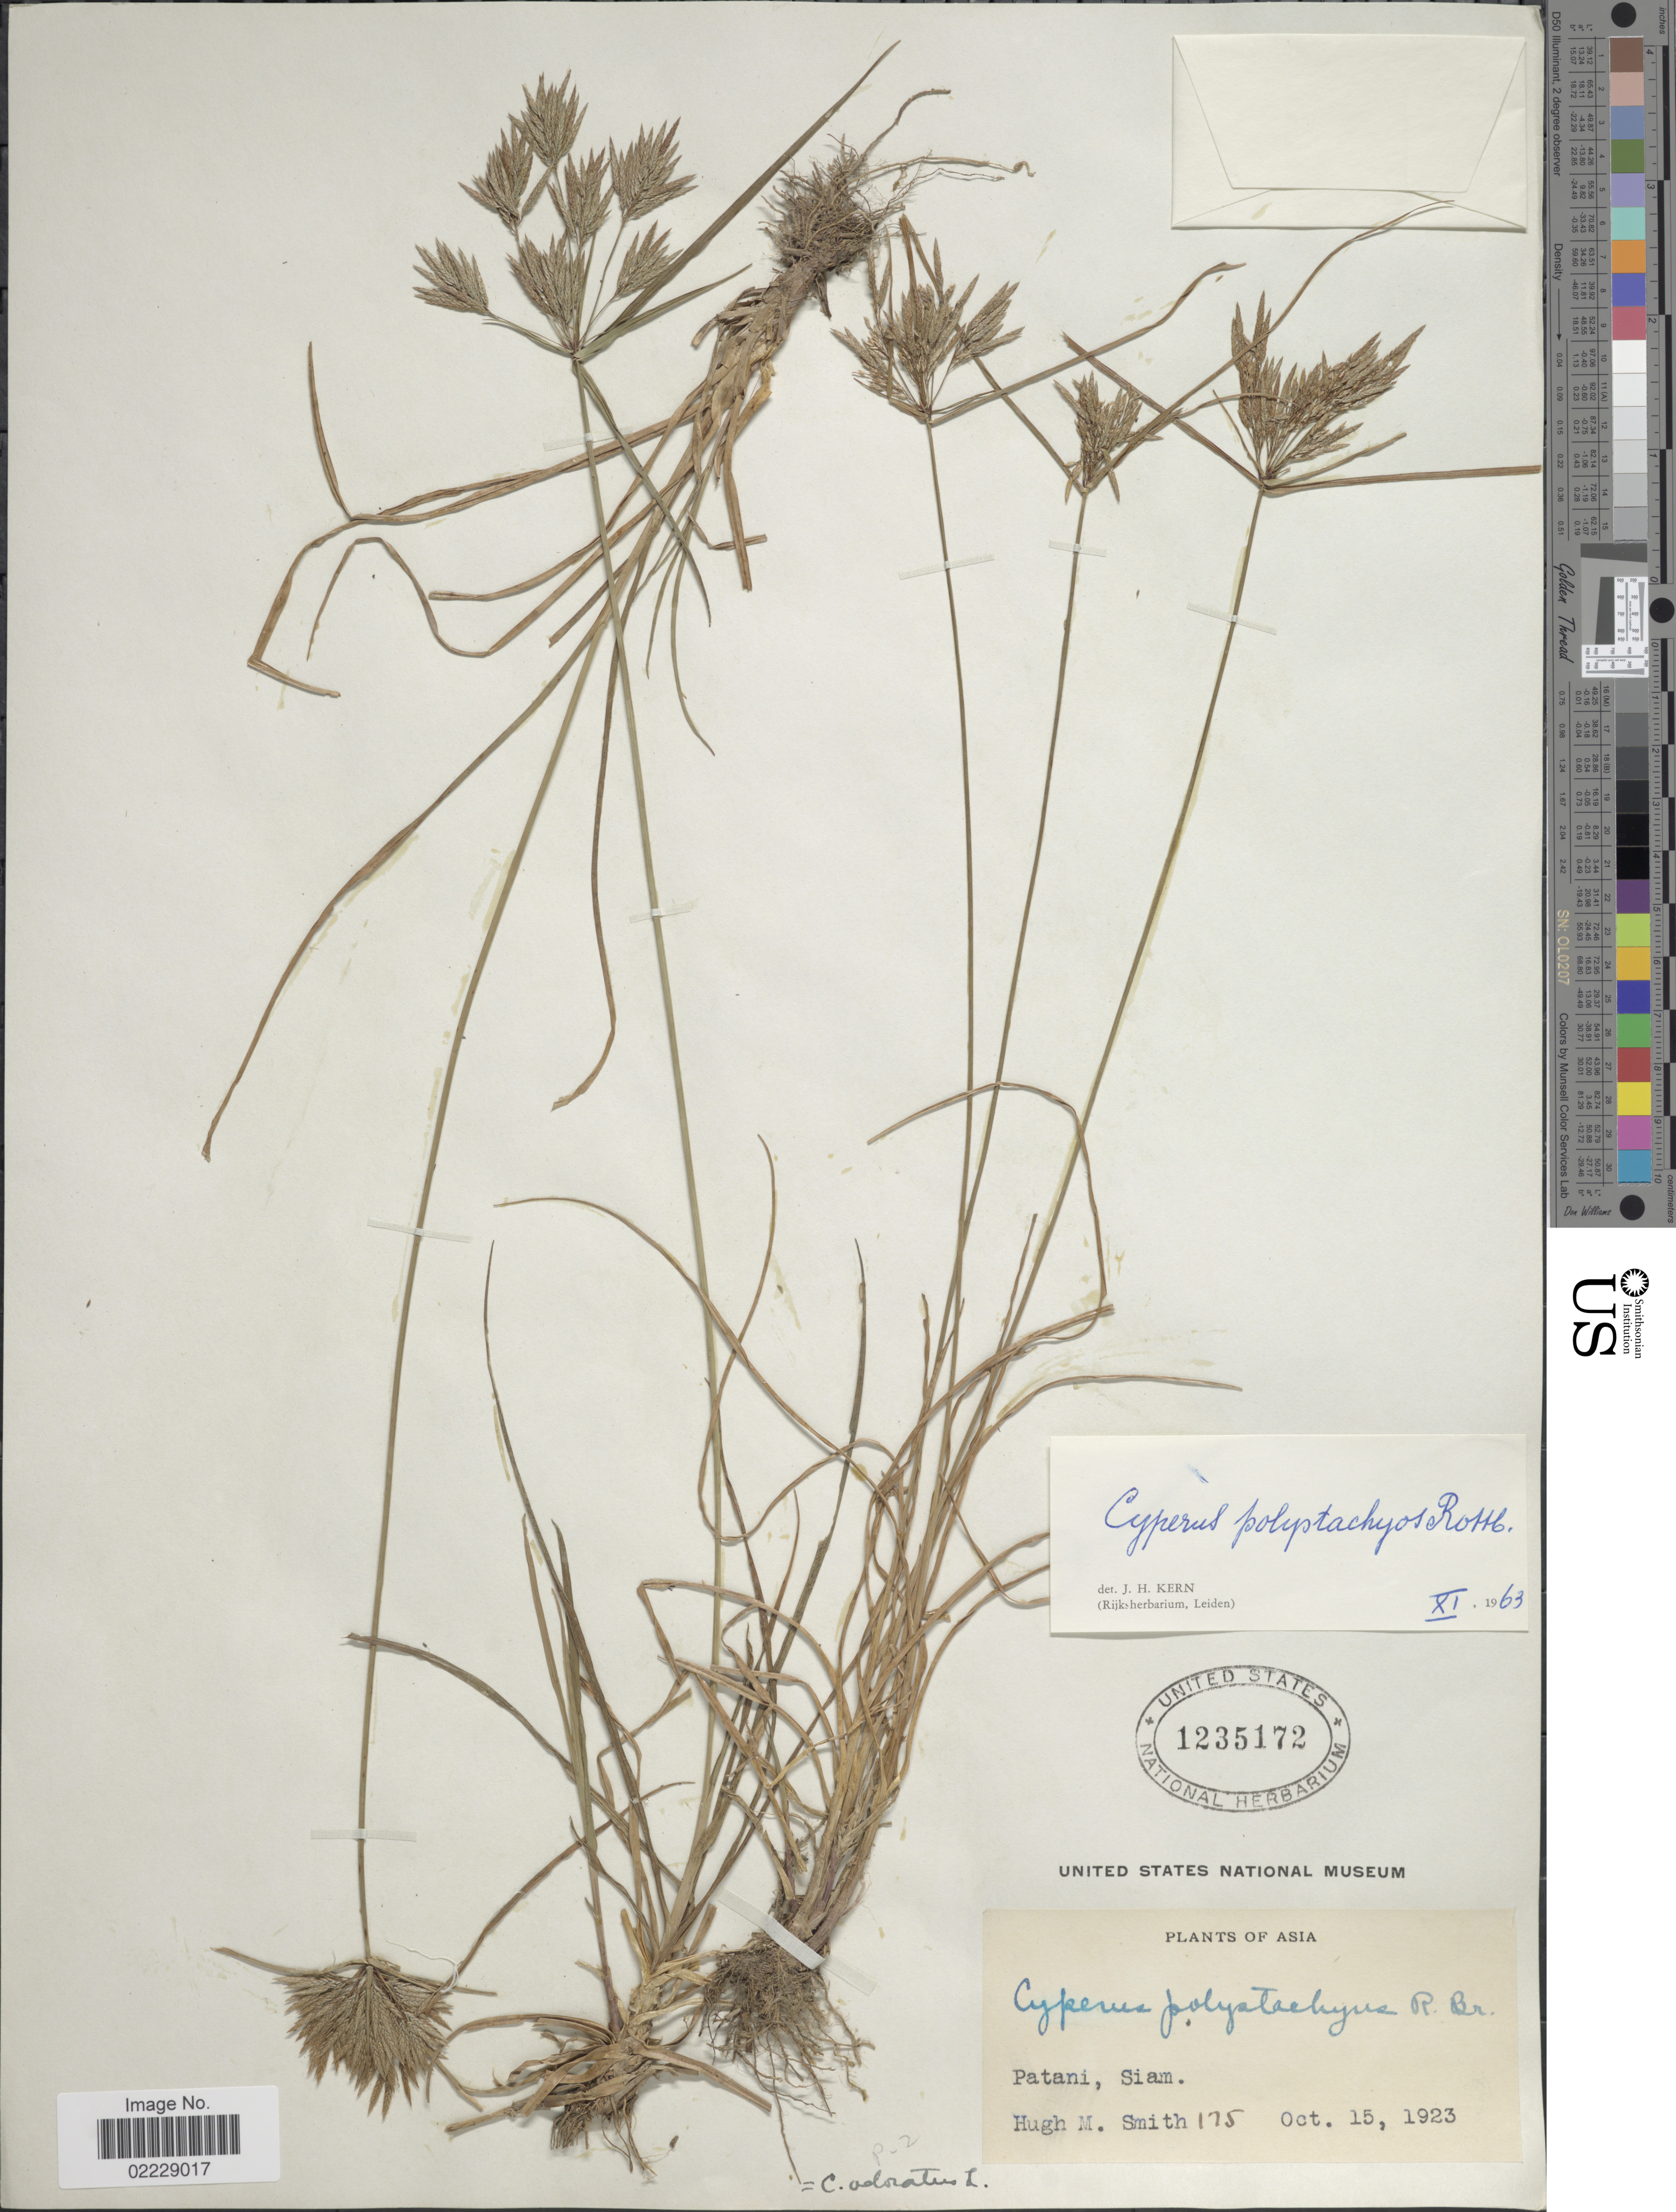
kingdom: Plantae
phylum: Tracheophyta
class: Liliopsida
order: Poales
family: Cyperaceae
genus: Cyperus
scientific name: Cyperus polystachyos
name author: Rottb.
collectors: H. M. Smith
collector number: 175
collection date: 1923-10-15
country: Thailand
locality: Patani, Siam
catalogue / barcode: US 1235172